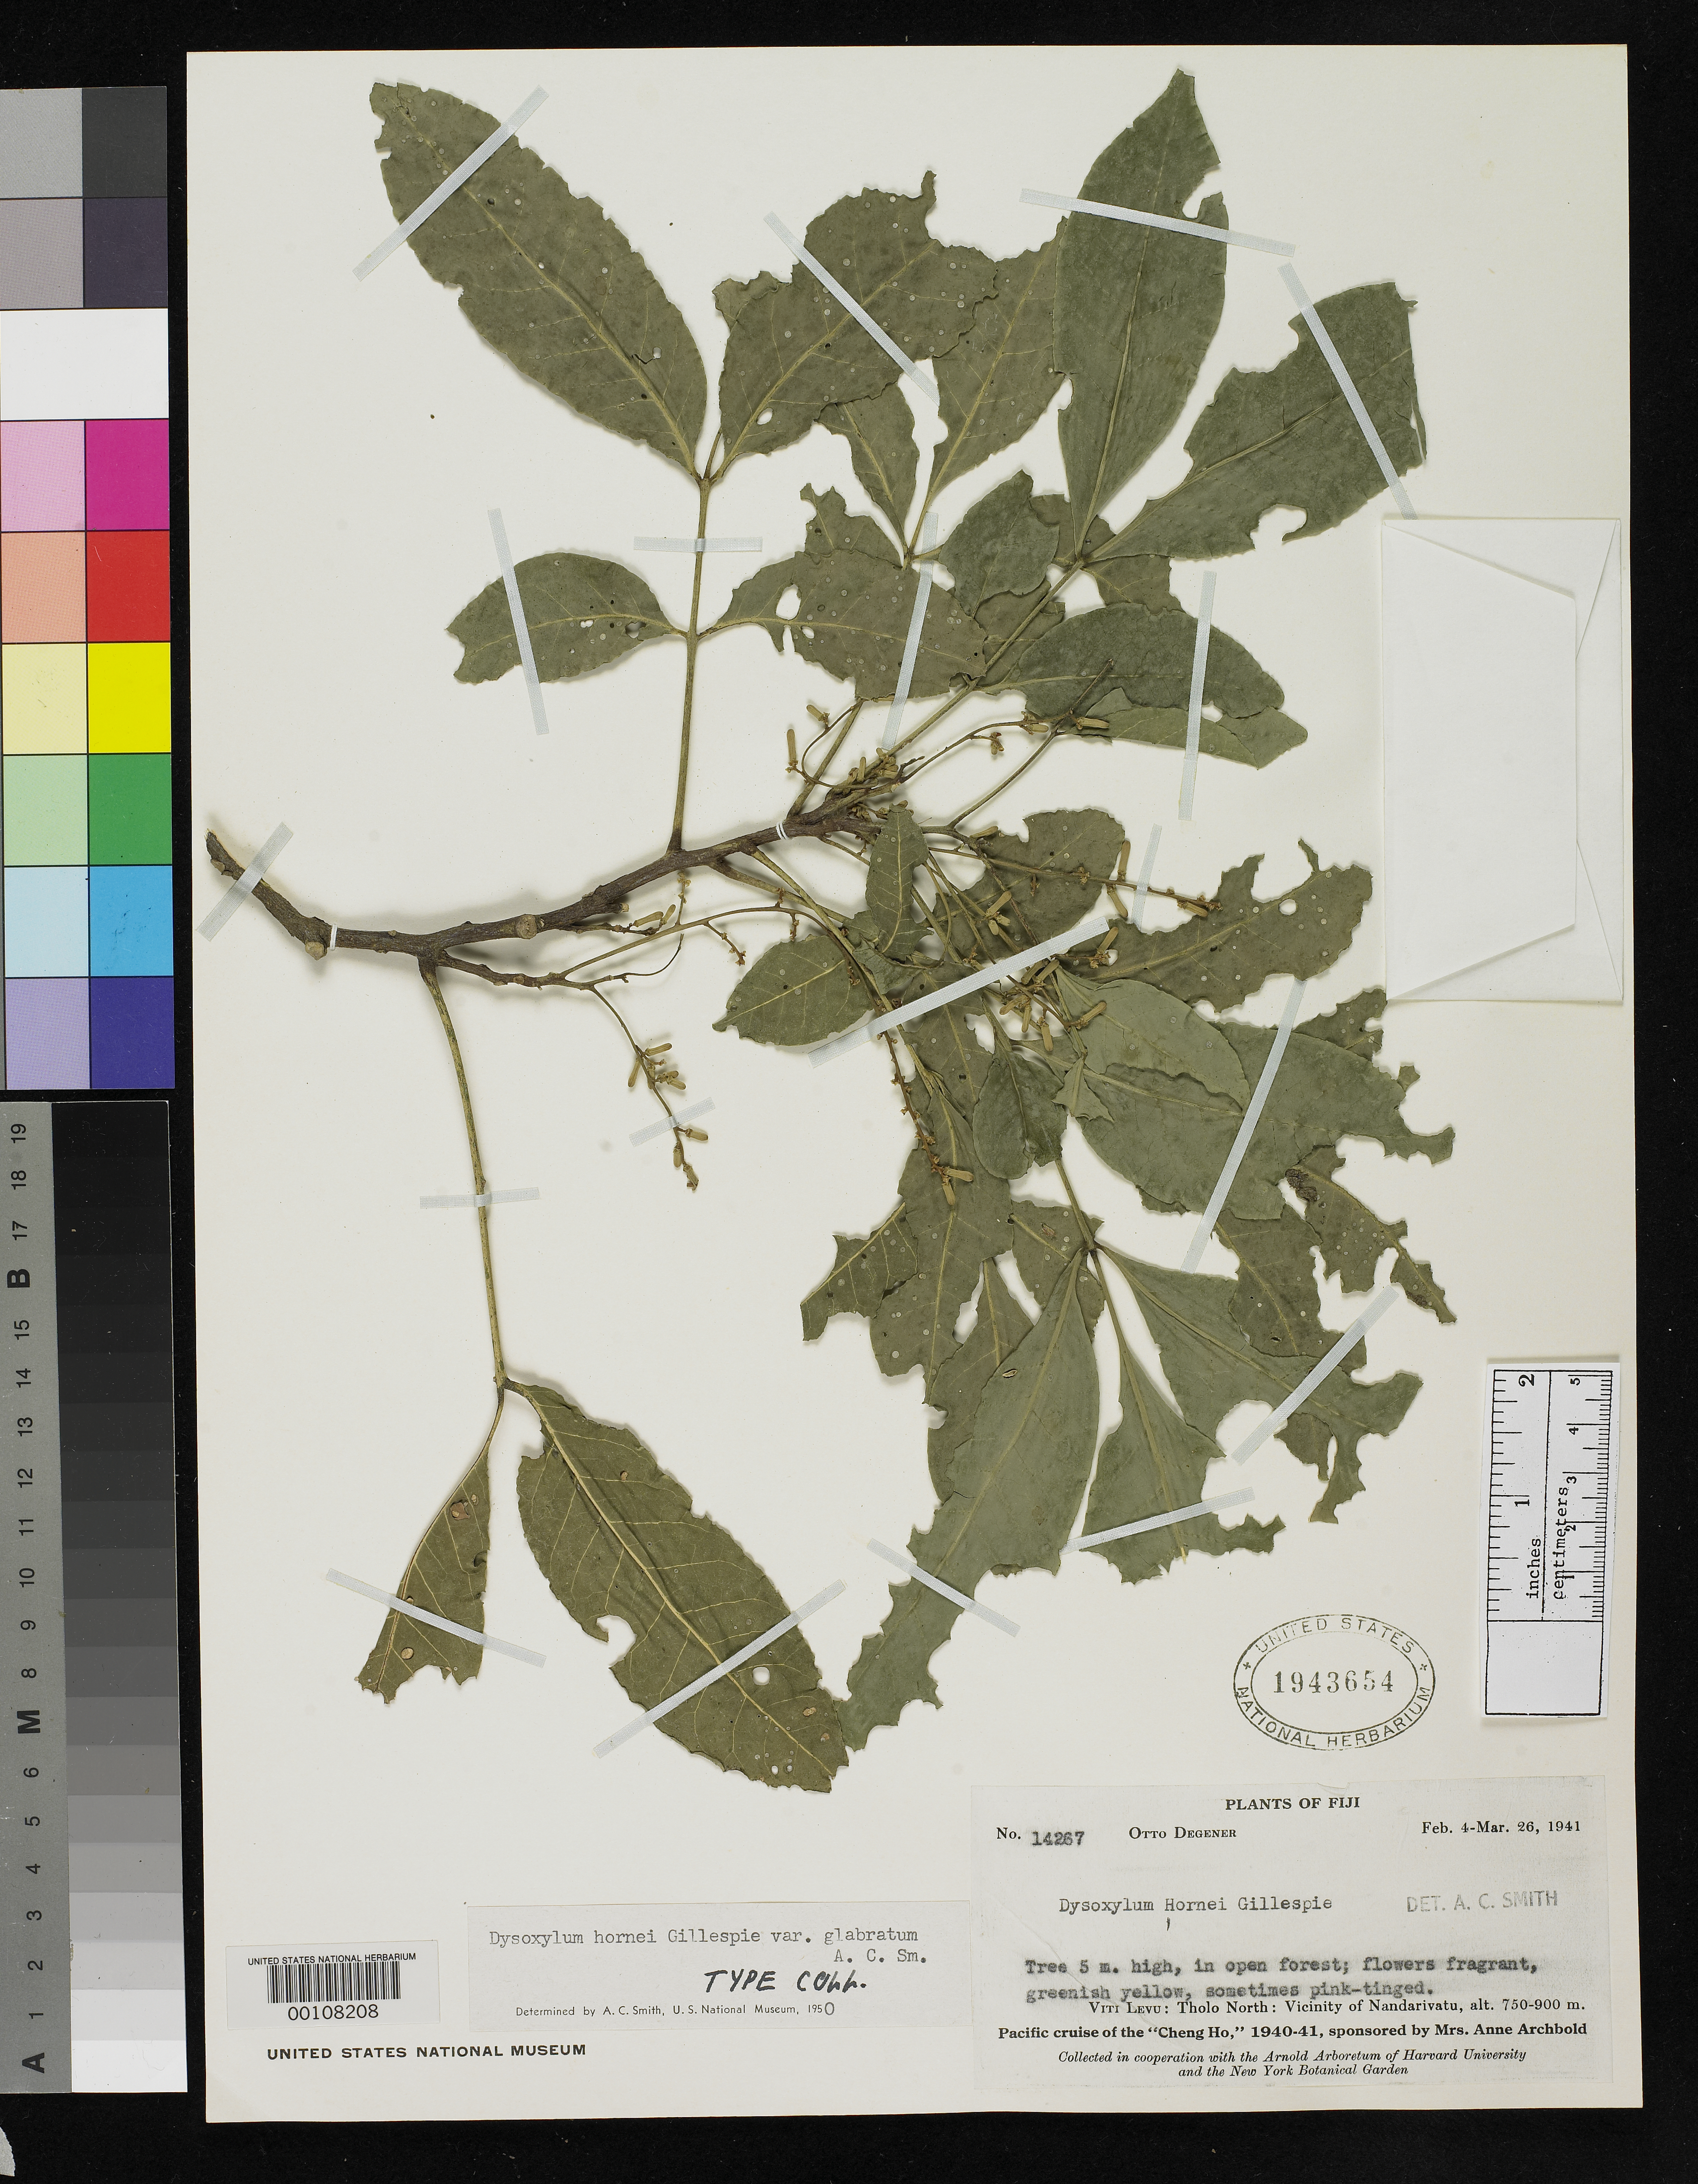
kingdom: Plantae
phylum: Tracheophyta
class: Magnoliopsida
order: Sapindales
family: Meliaceae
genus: Dysoxylum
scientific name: Dysoxylum hornei var. glabratum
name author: A.C. Sm.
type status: Isotype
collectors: O. Degener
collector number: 14267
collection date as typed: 04 Feb 1941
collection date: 1941-02-04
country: Fiji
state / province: Mba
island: Viti Levu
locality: Tholo North, Nandarivatu. [Viti Levu Group]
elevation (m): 750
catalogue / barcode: US 1943654